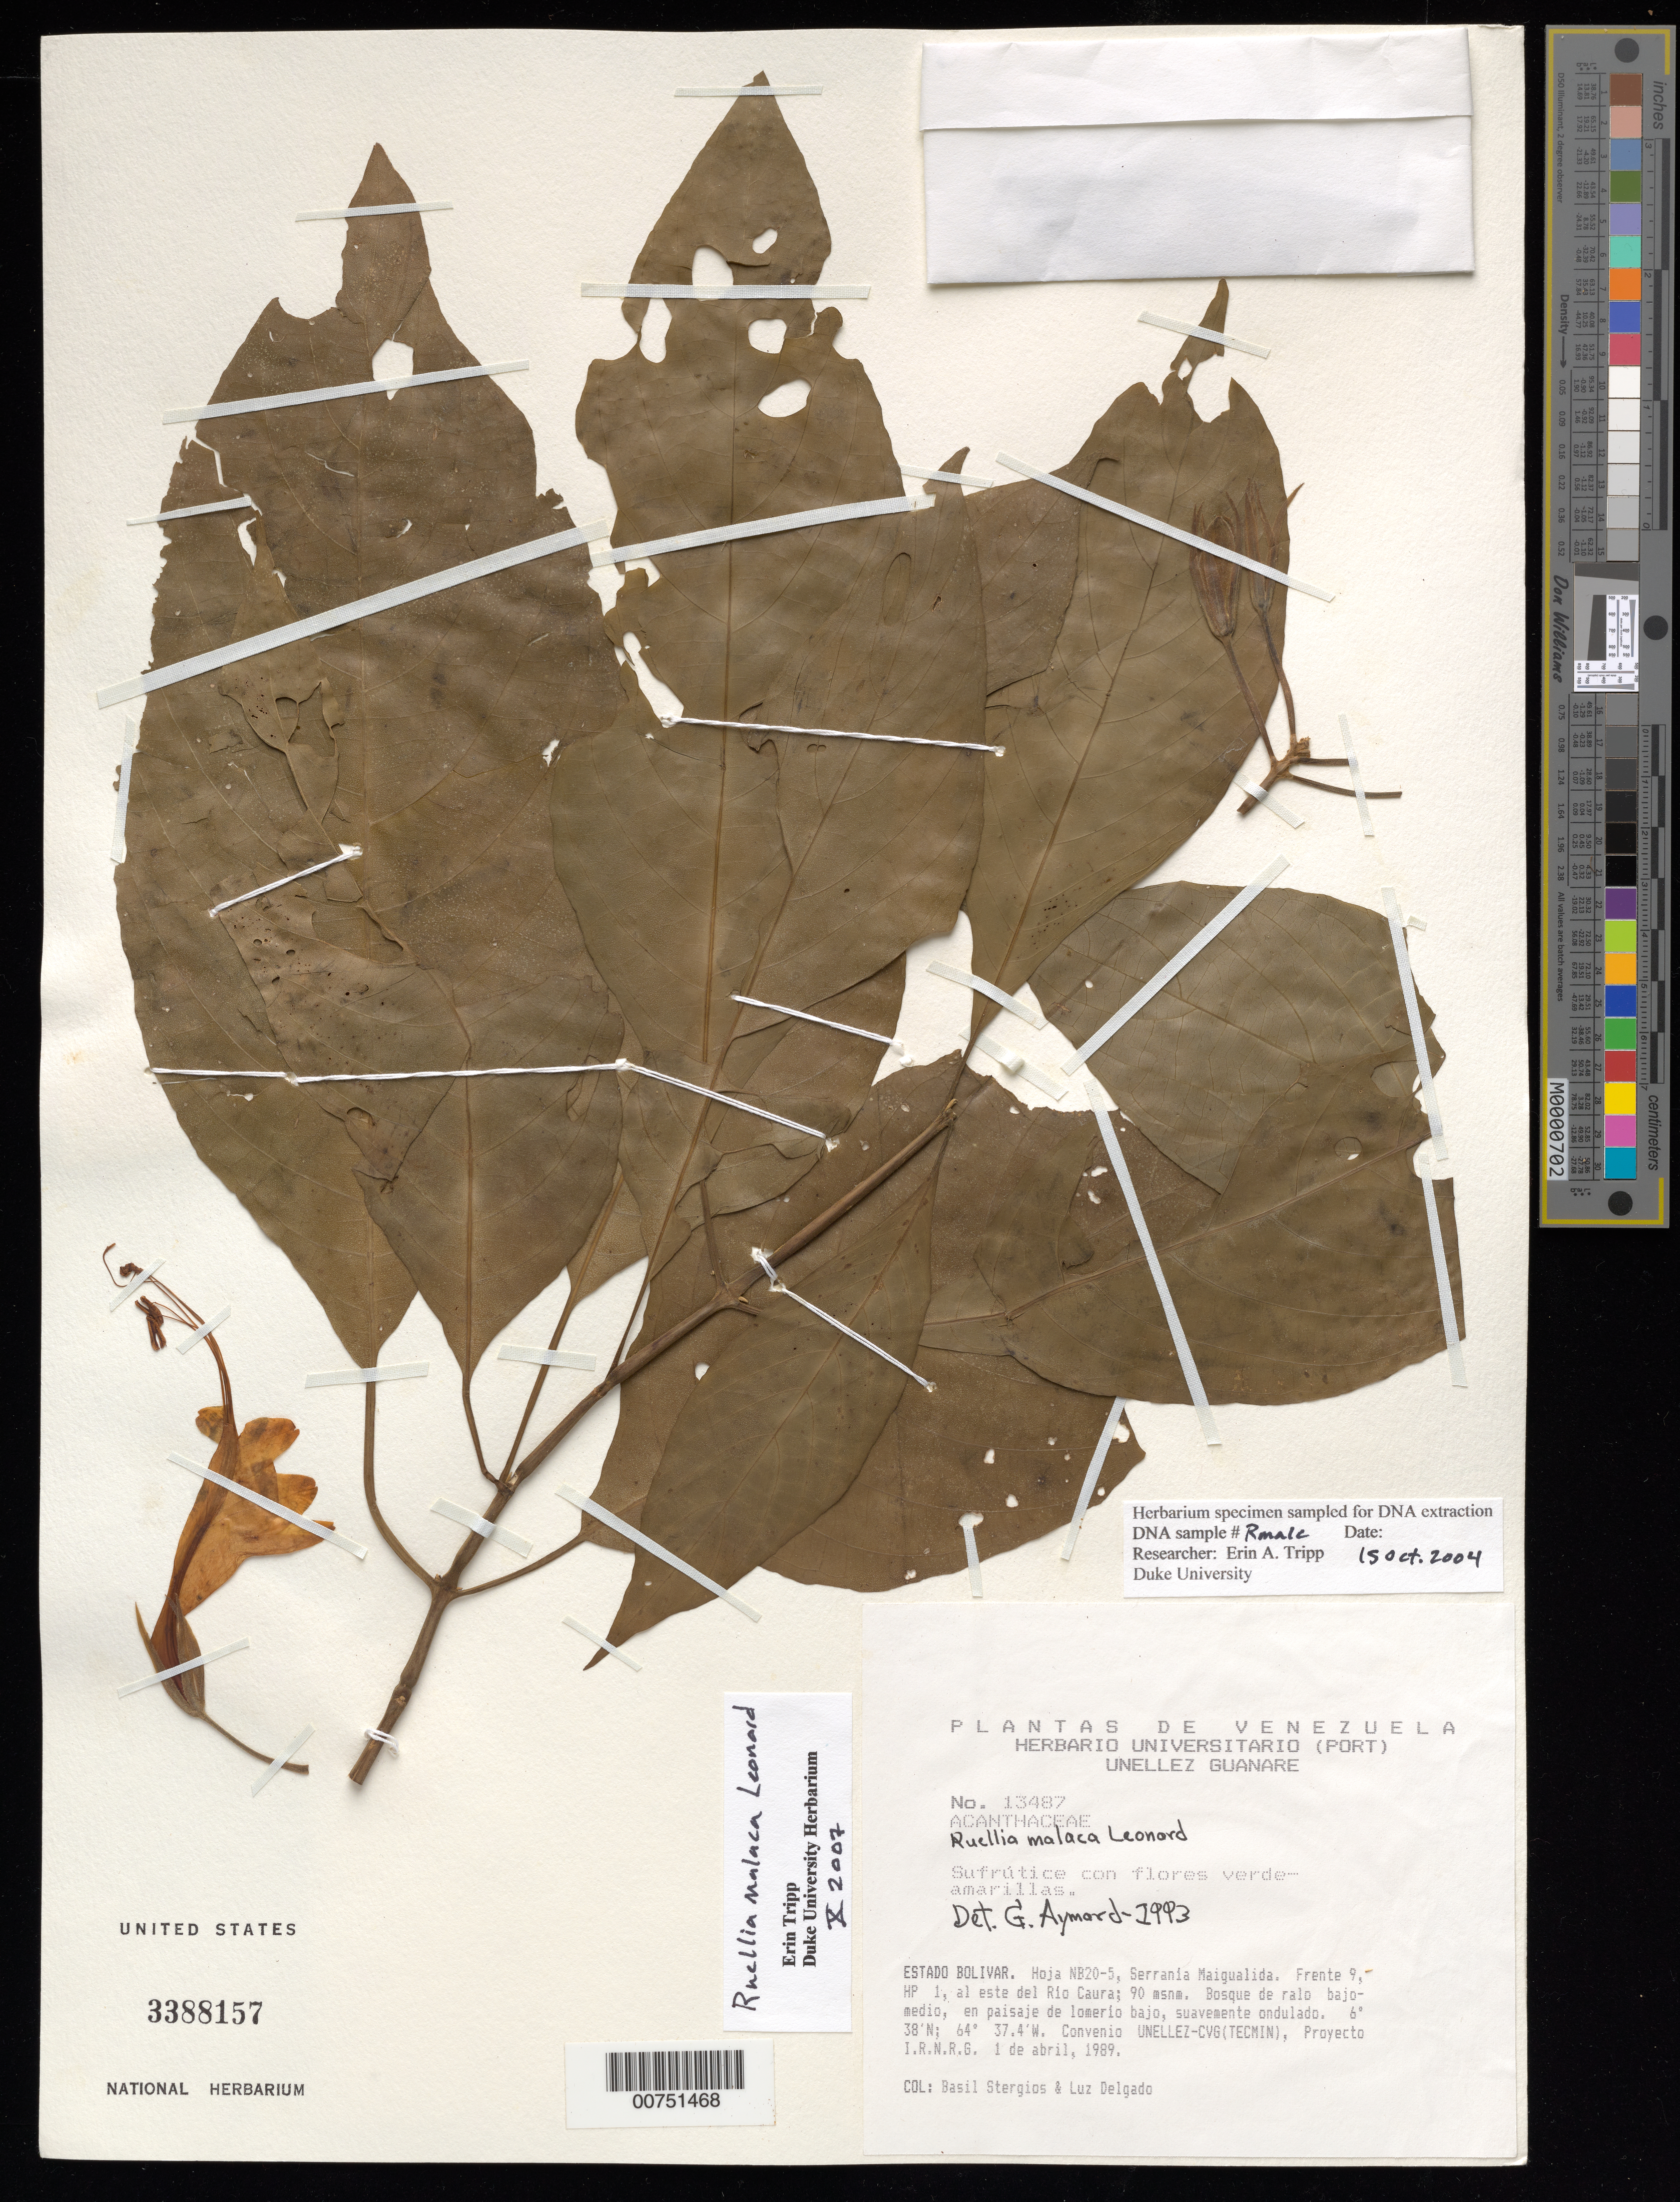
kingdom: Plantae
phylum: Tracheophyta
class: Magnoliopsida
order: Lamiales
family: Acanthaceae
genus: Ruellia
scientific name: Ruellia malaca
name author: Leonard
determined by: Aymard C., G. A., (PORT), Univ. Nac. Exp. de los Llanos Ezequiel Zamora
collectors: B. G. Stergios & L. Delgado V.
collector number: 13487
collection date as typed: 1-Apr-89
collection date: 1989-04-01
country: Venezuela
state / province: Bolívar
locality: Serrania Maigualida, E del río Caura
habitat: Bosque de ralo bajo medio, en paisaje de lomerio bajo, suavemente ondulado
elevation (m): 90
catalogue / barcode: US 3388157